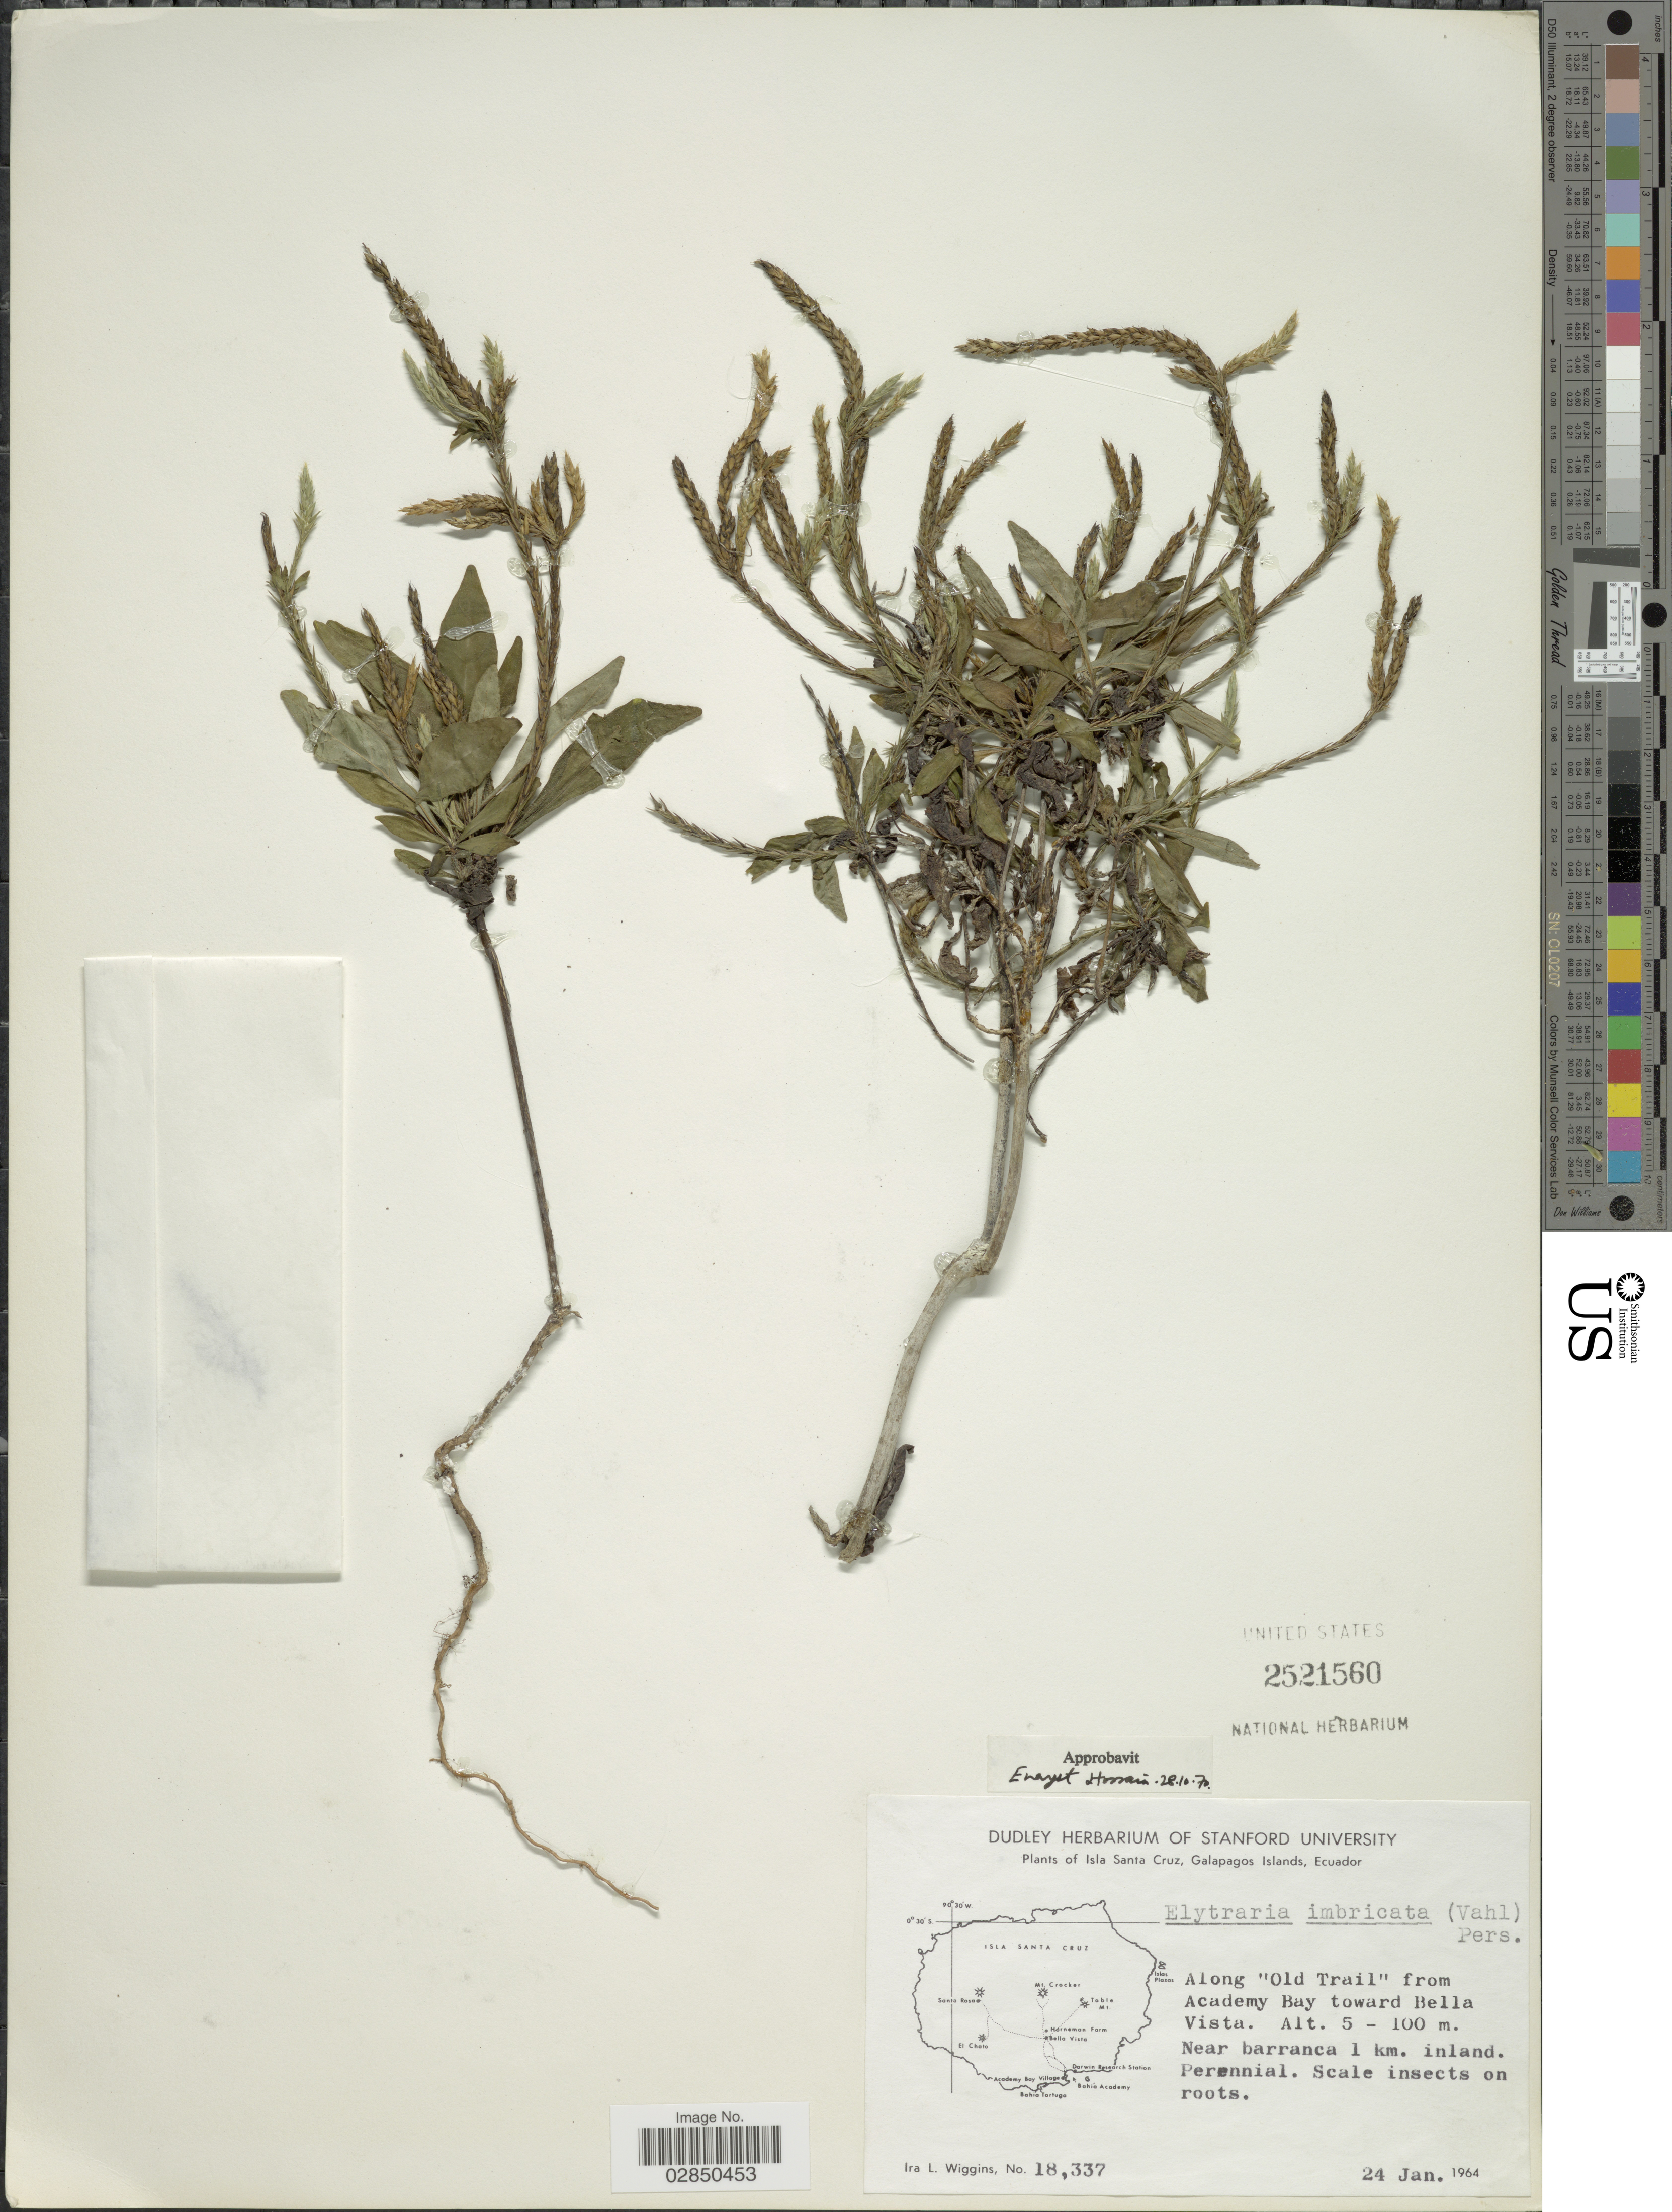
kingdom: Plantae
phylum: Tracheophyta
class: Magnoliopsida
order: Lamiales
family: Acanthaceae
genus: Elytraria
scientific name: Elytraria imbricata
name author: (Vahl) Pers.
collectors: I. L. Wiggins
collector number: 18337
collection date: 1964-01-24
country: Ecuador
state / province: Colón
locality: Isla Santa Cruz, Galapagos Islands. Along "Old Trail" from Academy Bay toward Bella Vista.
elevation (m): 5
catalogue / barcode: US 2521560